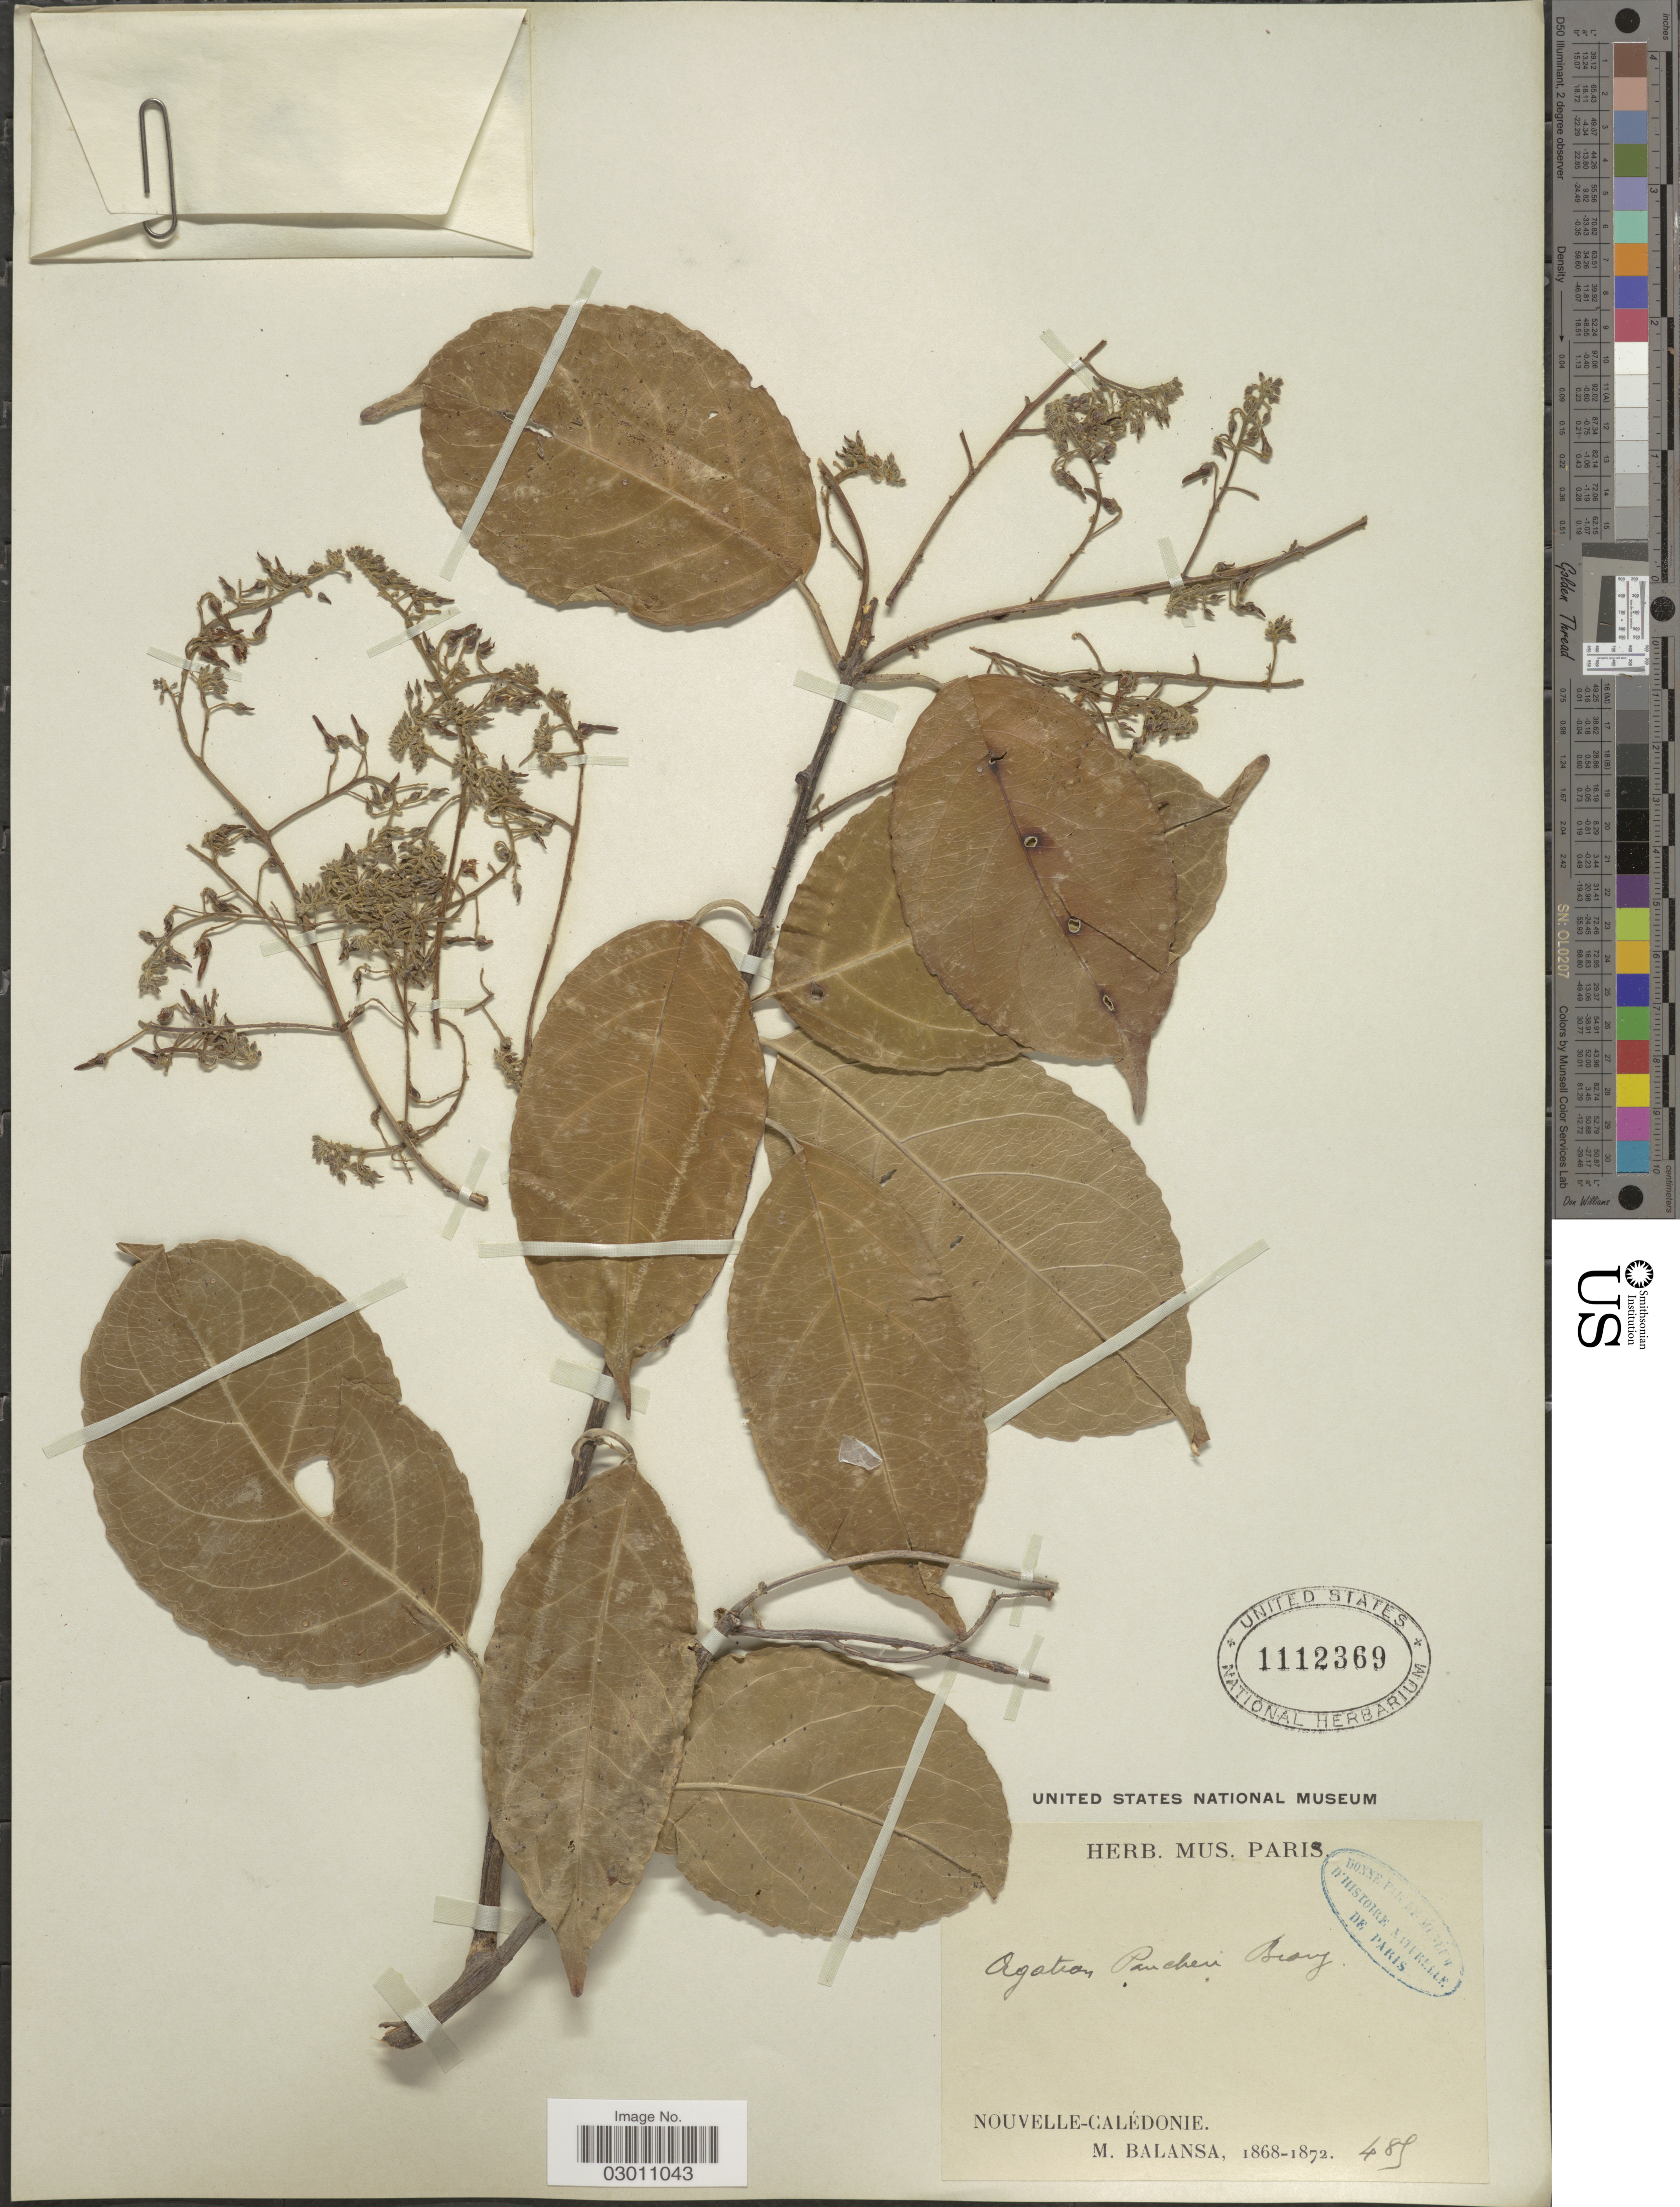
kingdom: Plantae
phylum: Tracheophyta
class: Magnoliopsida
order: Malpighiales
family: Violaceae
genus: Agatea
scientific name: Agatea pancheri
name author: (Brongn.) K. Schum. ex Melch.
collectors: B. Balansa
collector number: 485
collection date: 1868/1872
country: New Caledonia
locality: Nouvelle-Calédonie.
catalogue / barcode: US 1112369